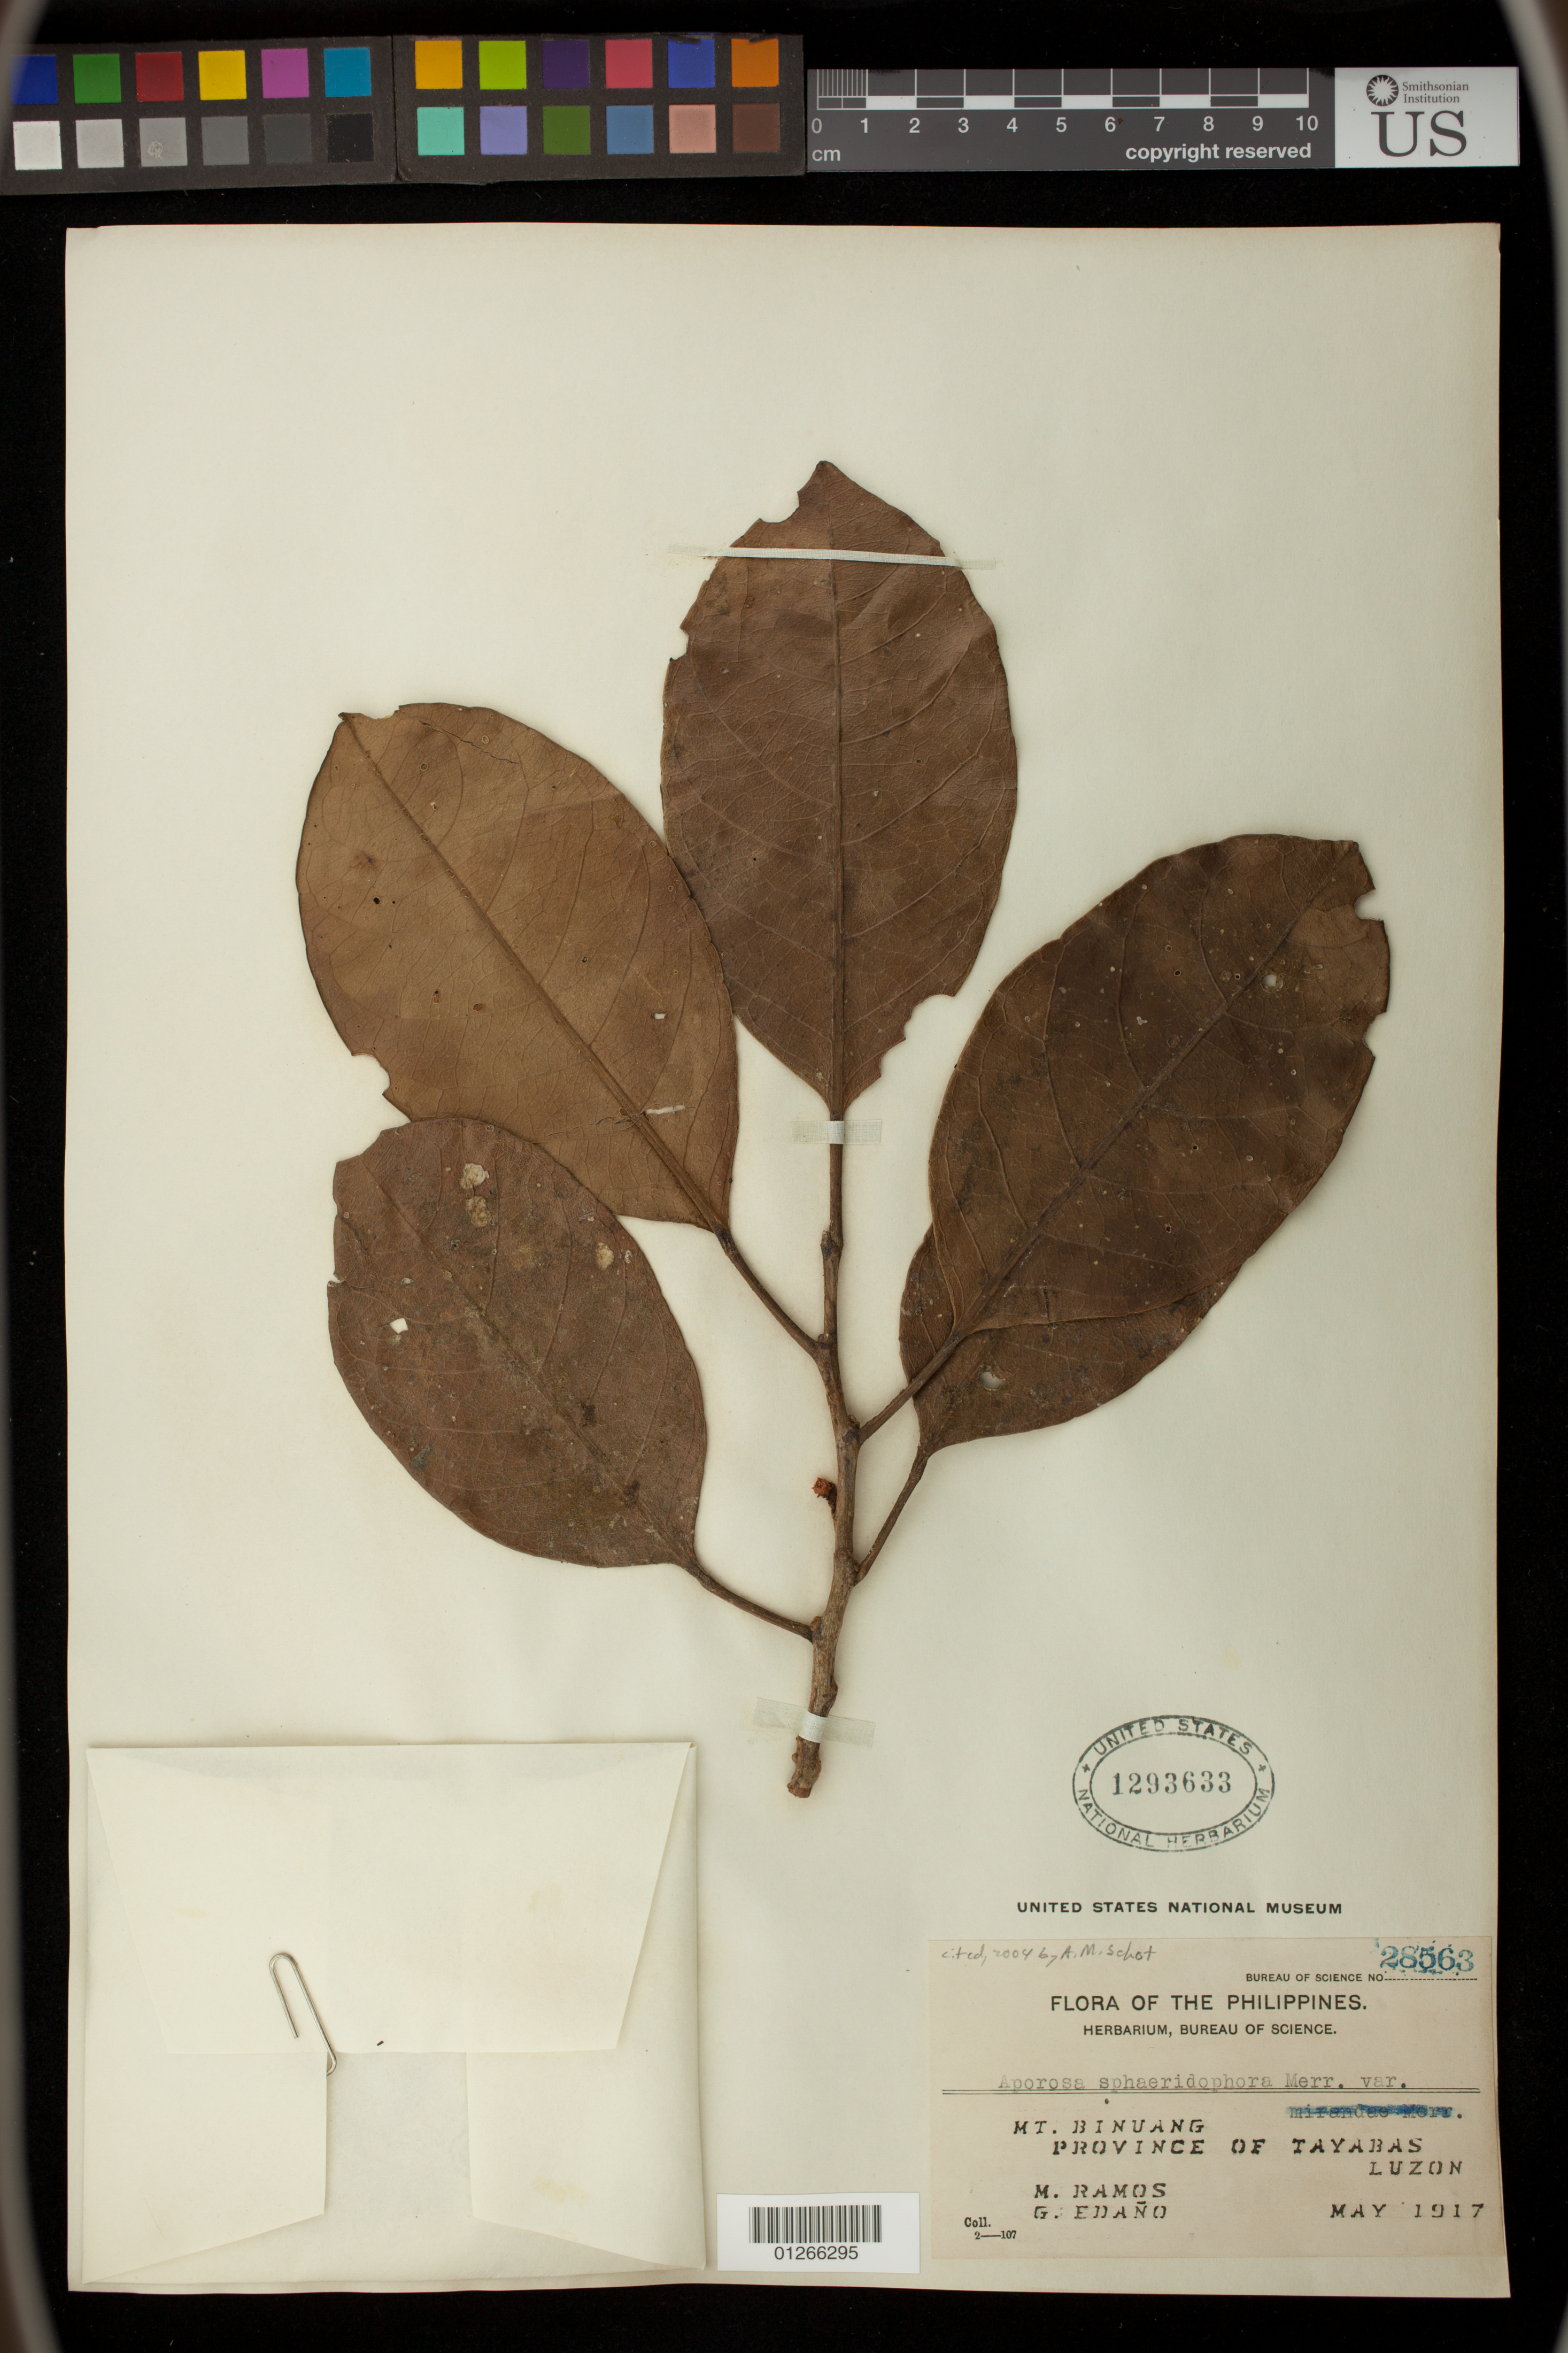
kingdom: Plantae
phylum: Tracheophyta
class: Magnoliopsida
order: Malpighiales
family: Phyllanthaceae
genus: Aporosa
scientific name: Aporosa sphaeridiophora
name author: Merr.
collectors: M. Ramos & G. Edaño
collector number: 28563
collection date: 1917-05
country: Philippines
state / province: Calabarzon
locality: Mt. Binuang, Province of Tayabas, Luzon